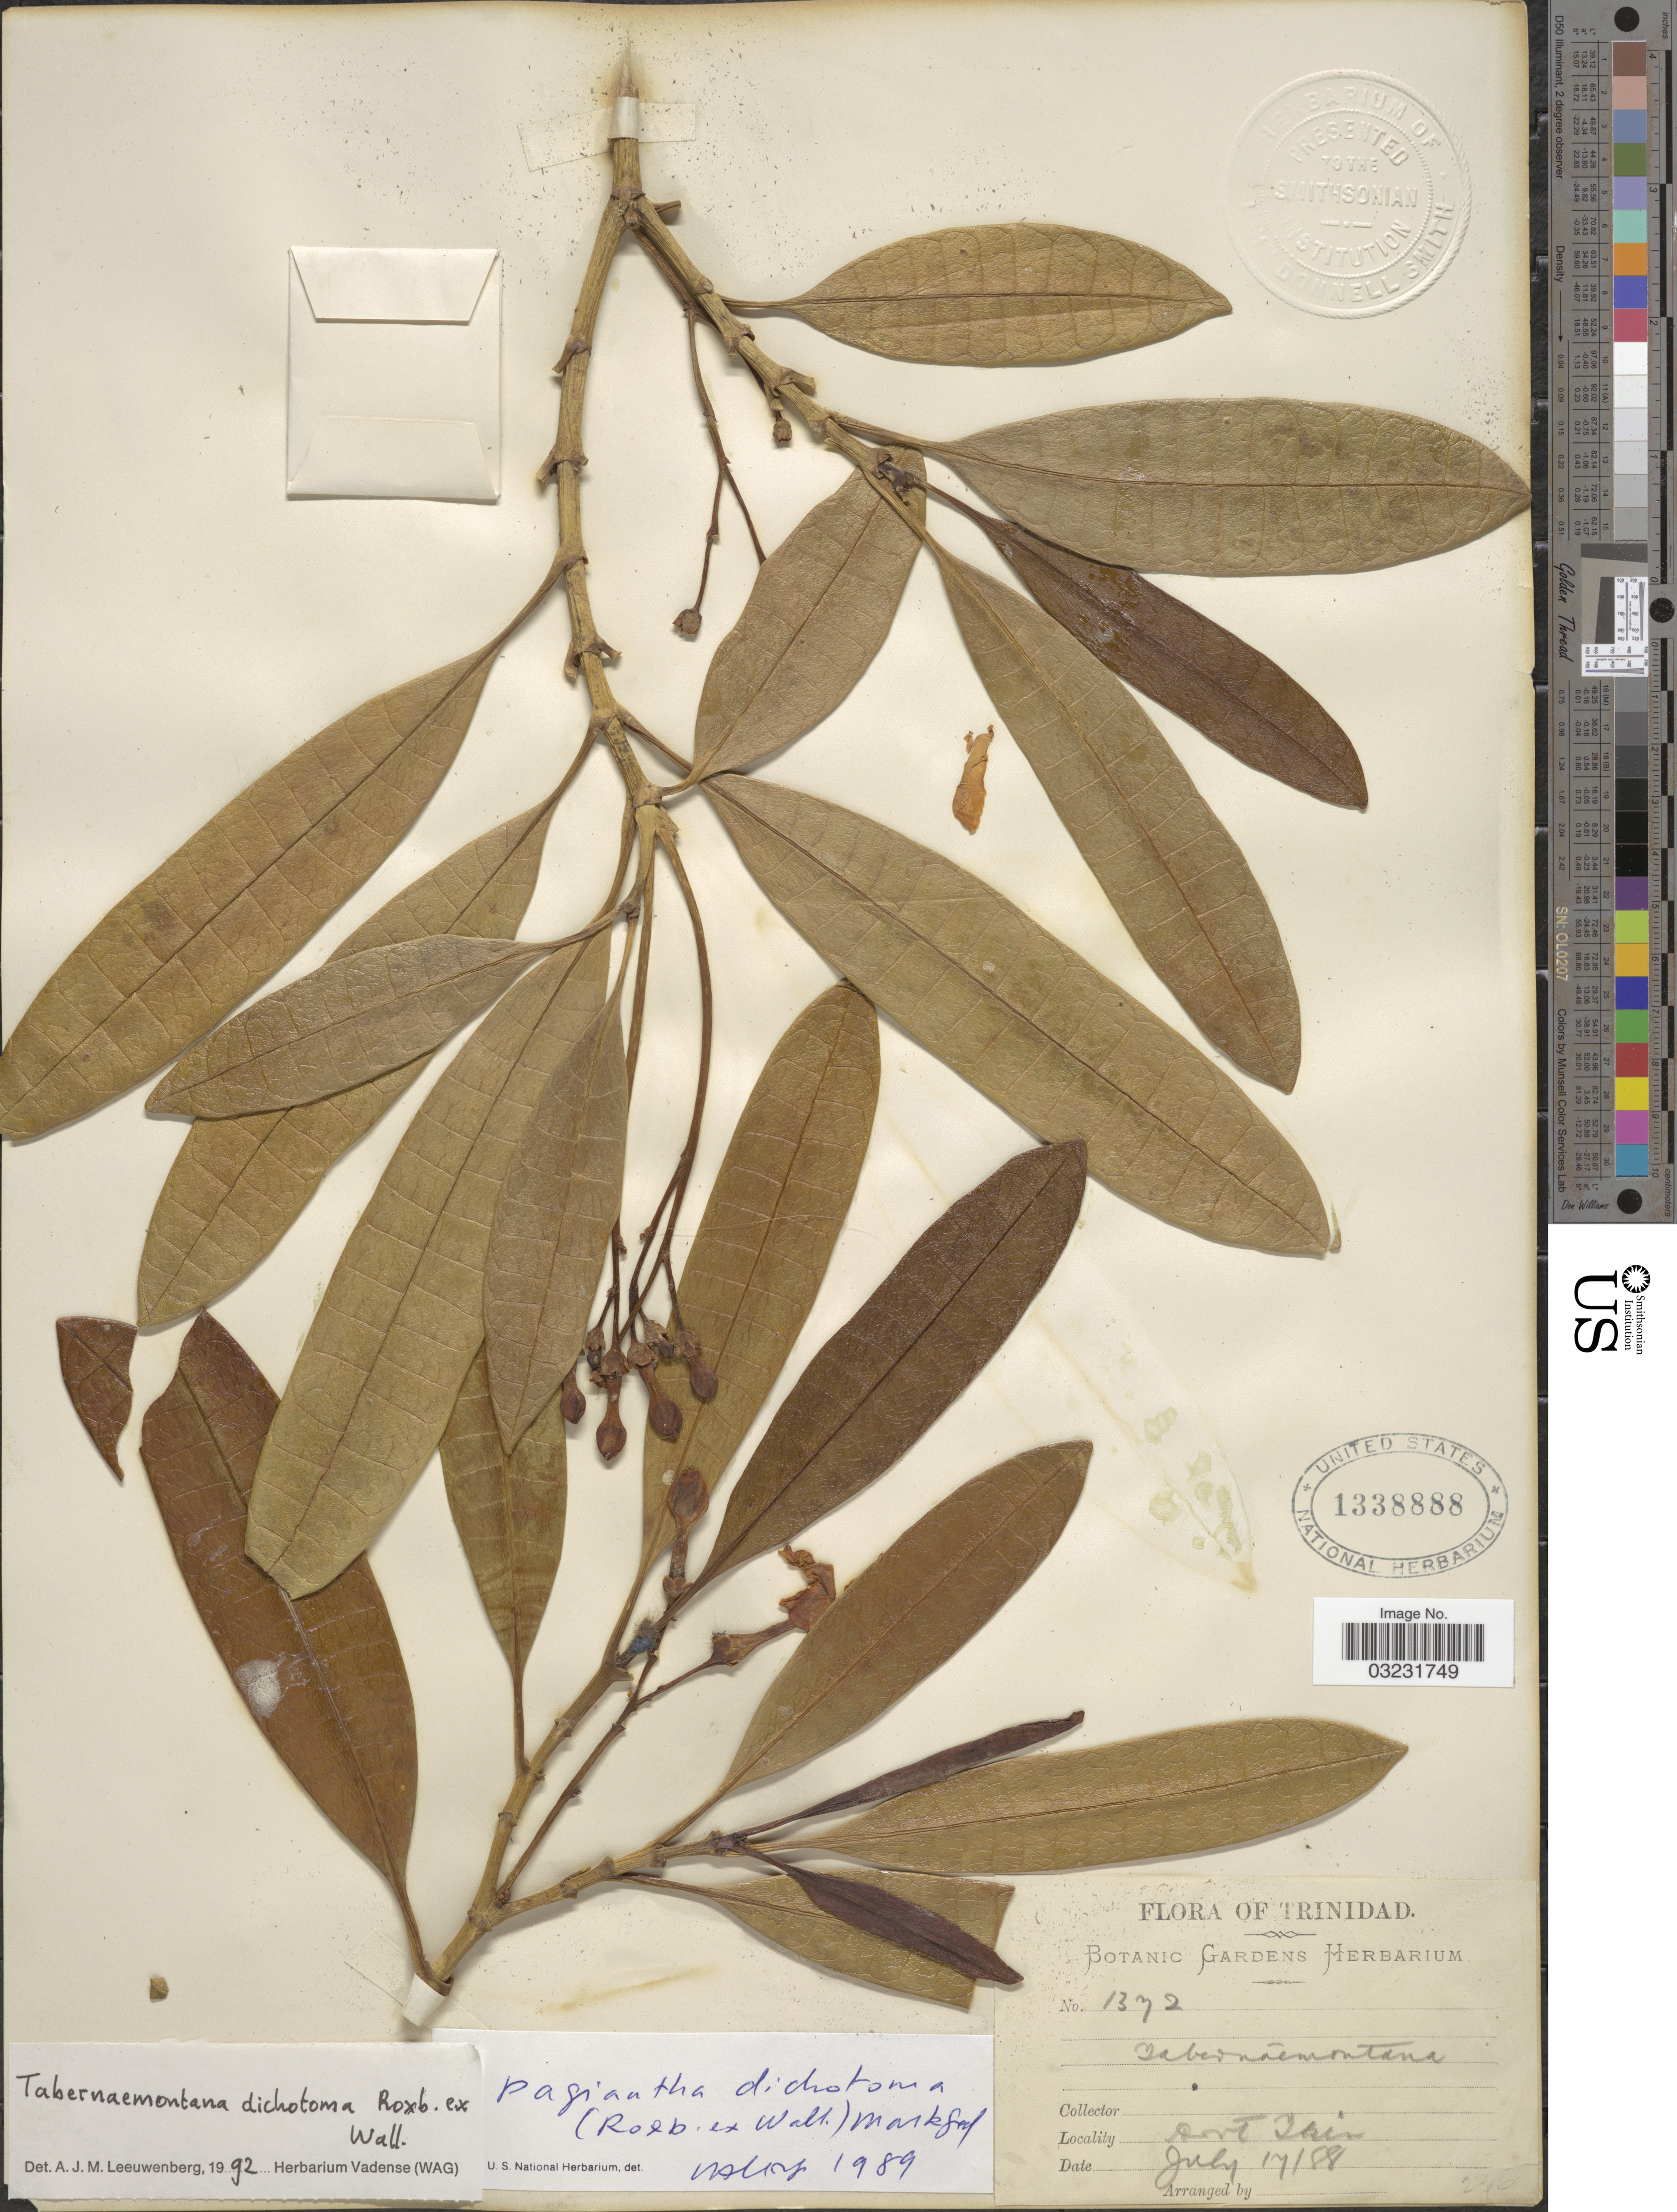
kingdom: Plantae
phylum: Tracheophyta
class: Magnoliopsida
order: Gentianales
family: Apocynaceae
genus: Tabernaemontana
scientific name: Tabernaemontana dichotoma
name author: Roxb. ex Wall.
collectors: ex herb. Botanic Gardens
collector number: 1372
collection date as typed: Transcribed d/m/y: 17/7/88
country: Trinidad and Tobago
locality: Trinidad. Port Spain.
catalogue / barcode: US 1338888